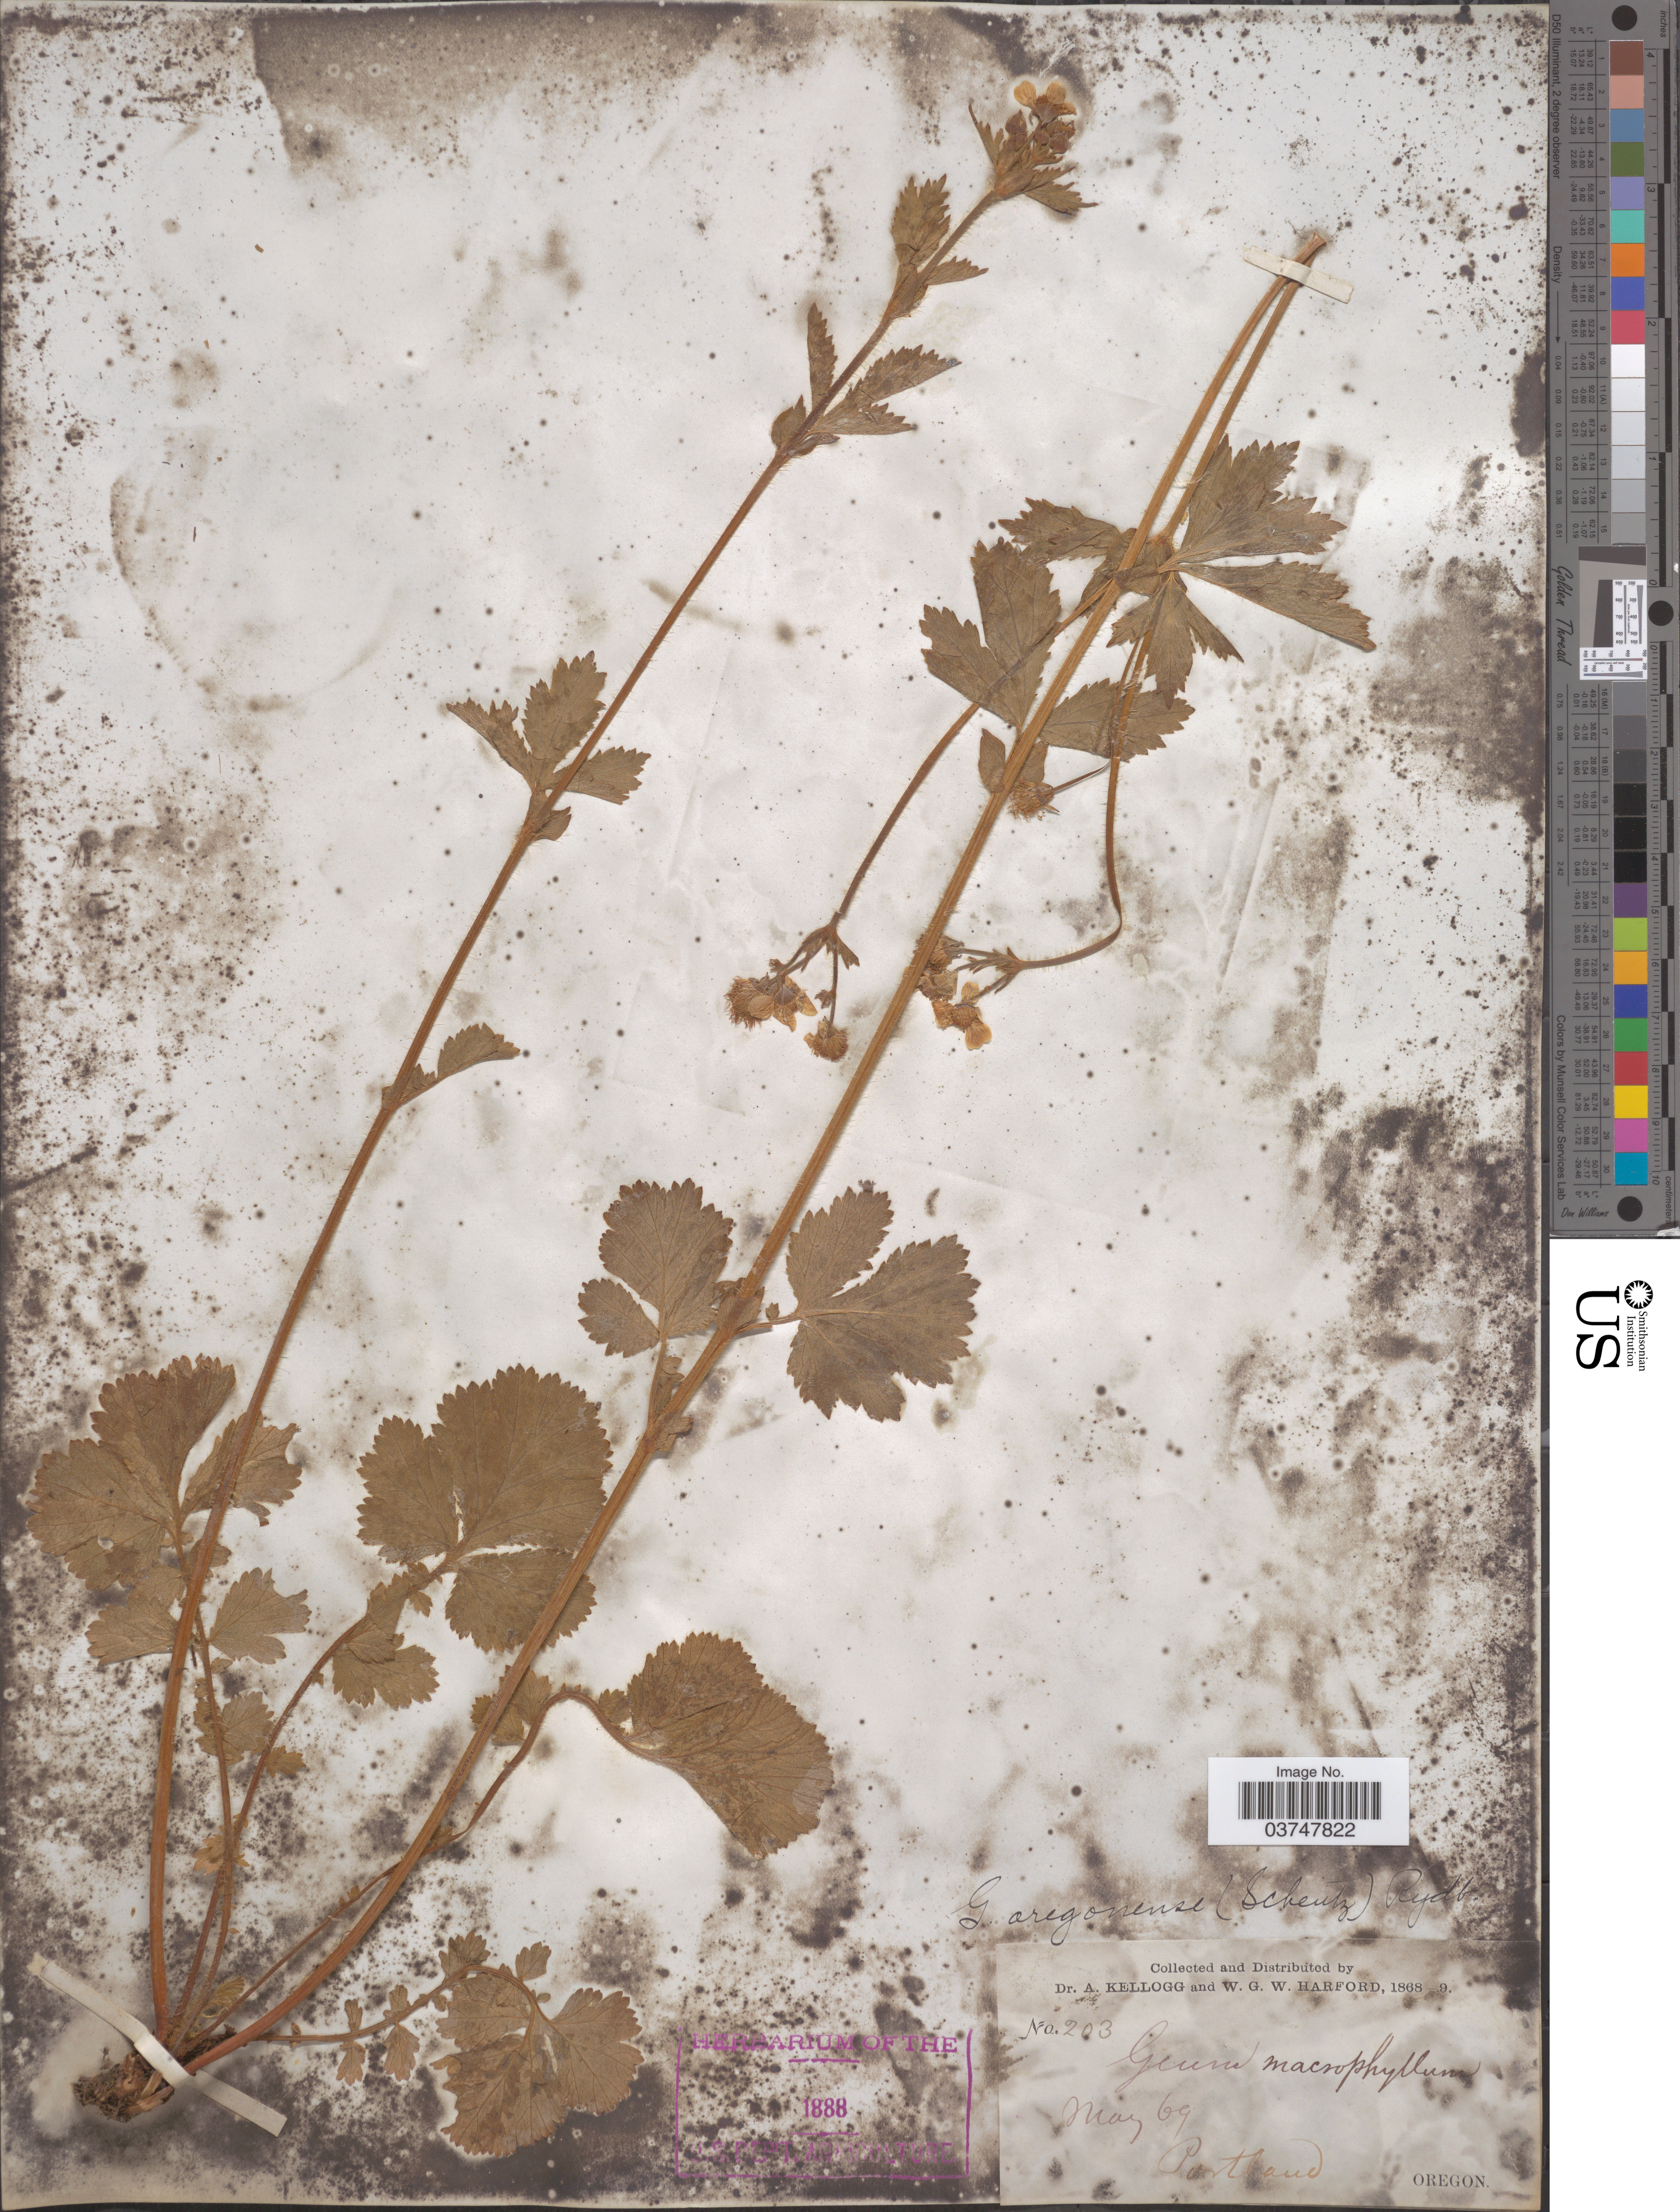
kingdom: Plantae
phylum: Tracheophyta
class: Magnoliopsida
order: Rosales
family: Rosaceae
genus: Geum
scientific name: Geum oregonense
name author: Rydb.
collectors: A. Kellogg & W. G. W. Harford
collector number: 203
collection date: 1869-05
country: United States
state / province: Oregon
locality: Portland.